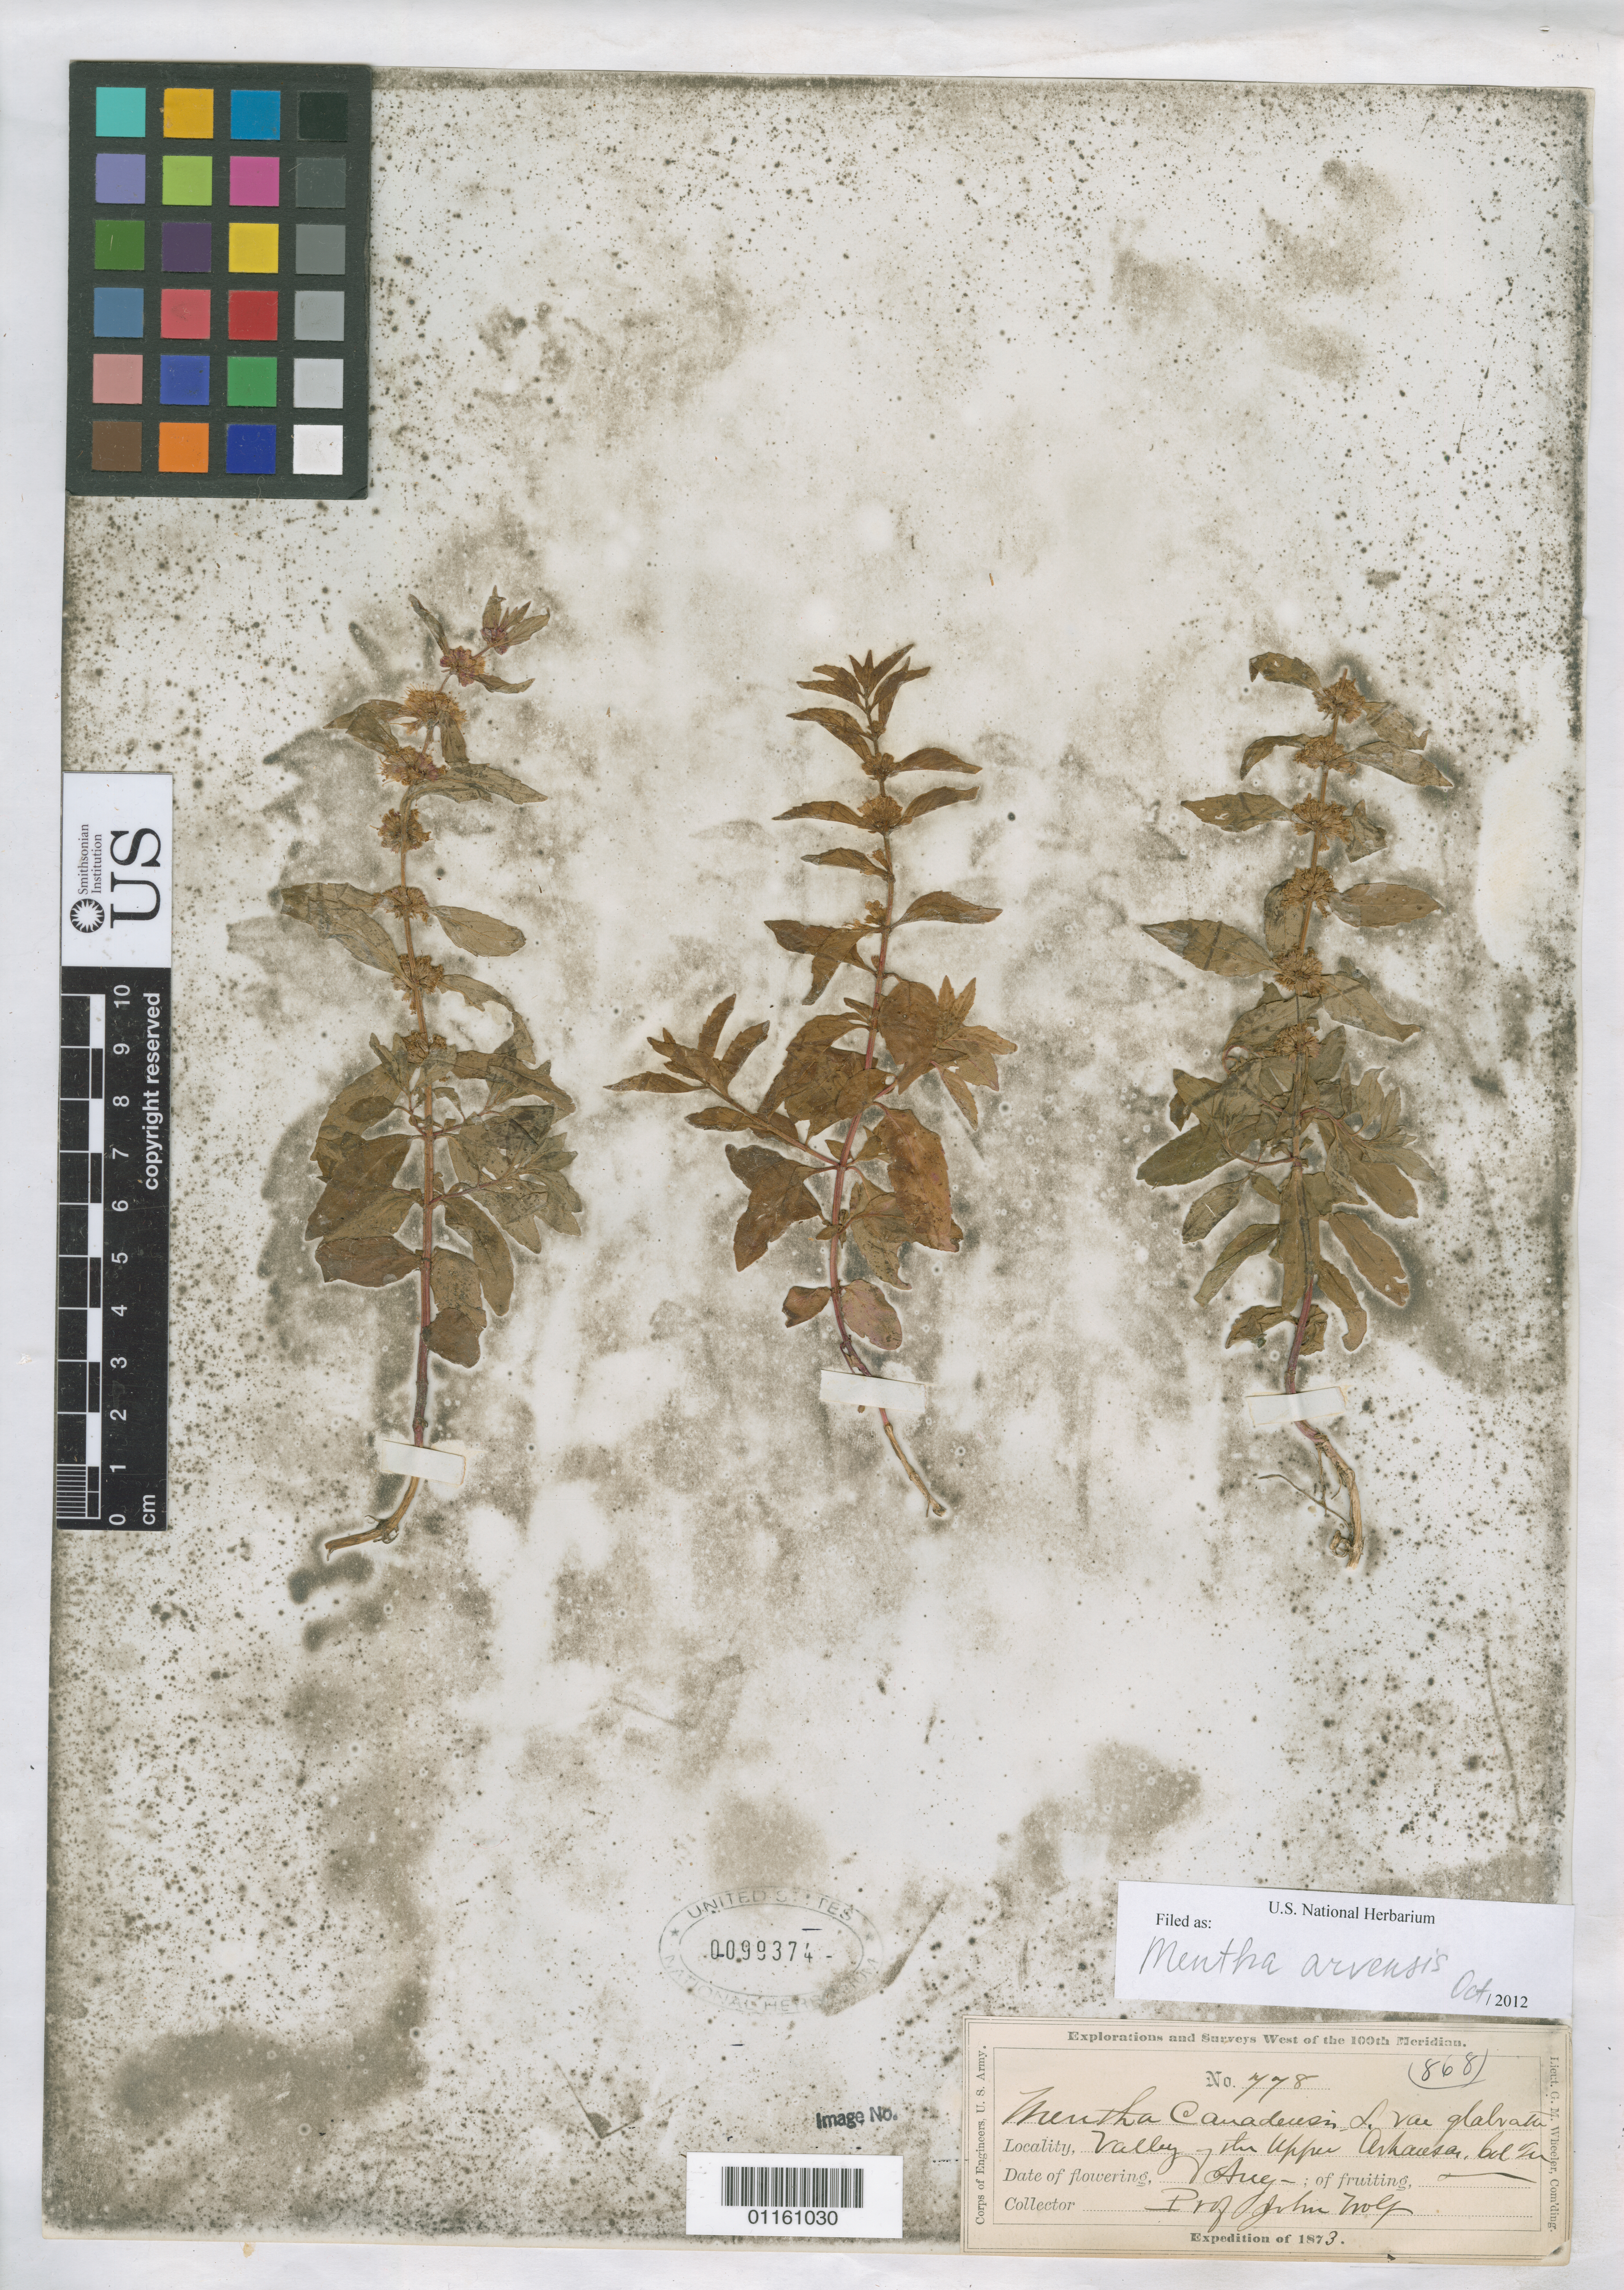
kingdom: Plantae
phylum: Tracheophyta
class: Magnoliopsida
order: Lamiales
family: Lamiaceae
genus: Mentha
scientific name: Mentha arvensis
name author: L.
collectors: J. Wolf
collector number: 778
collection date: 1873-08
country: United States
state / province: Colorado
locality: Valley of the Upper Arkansas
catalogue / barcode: US 99374